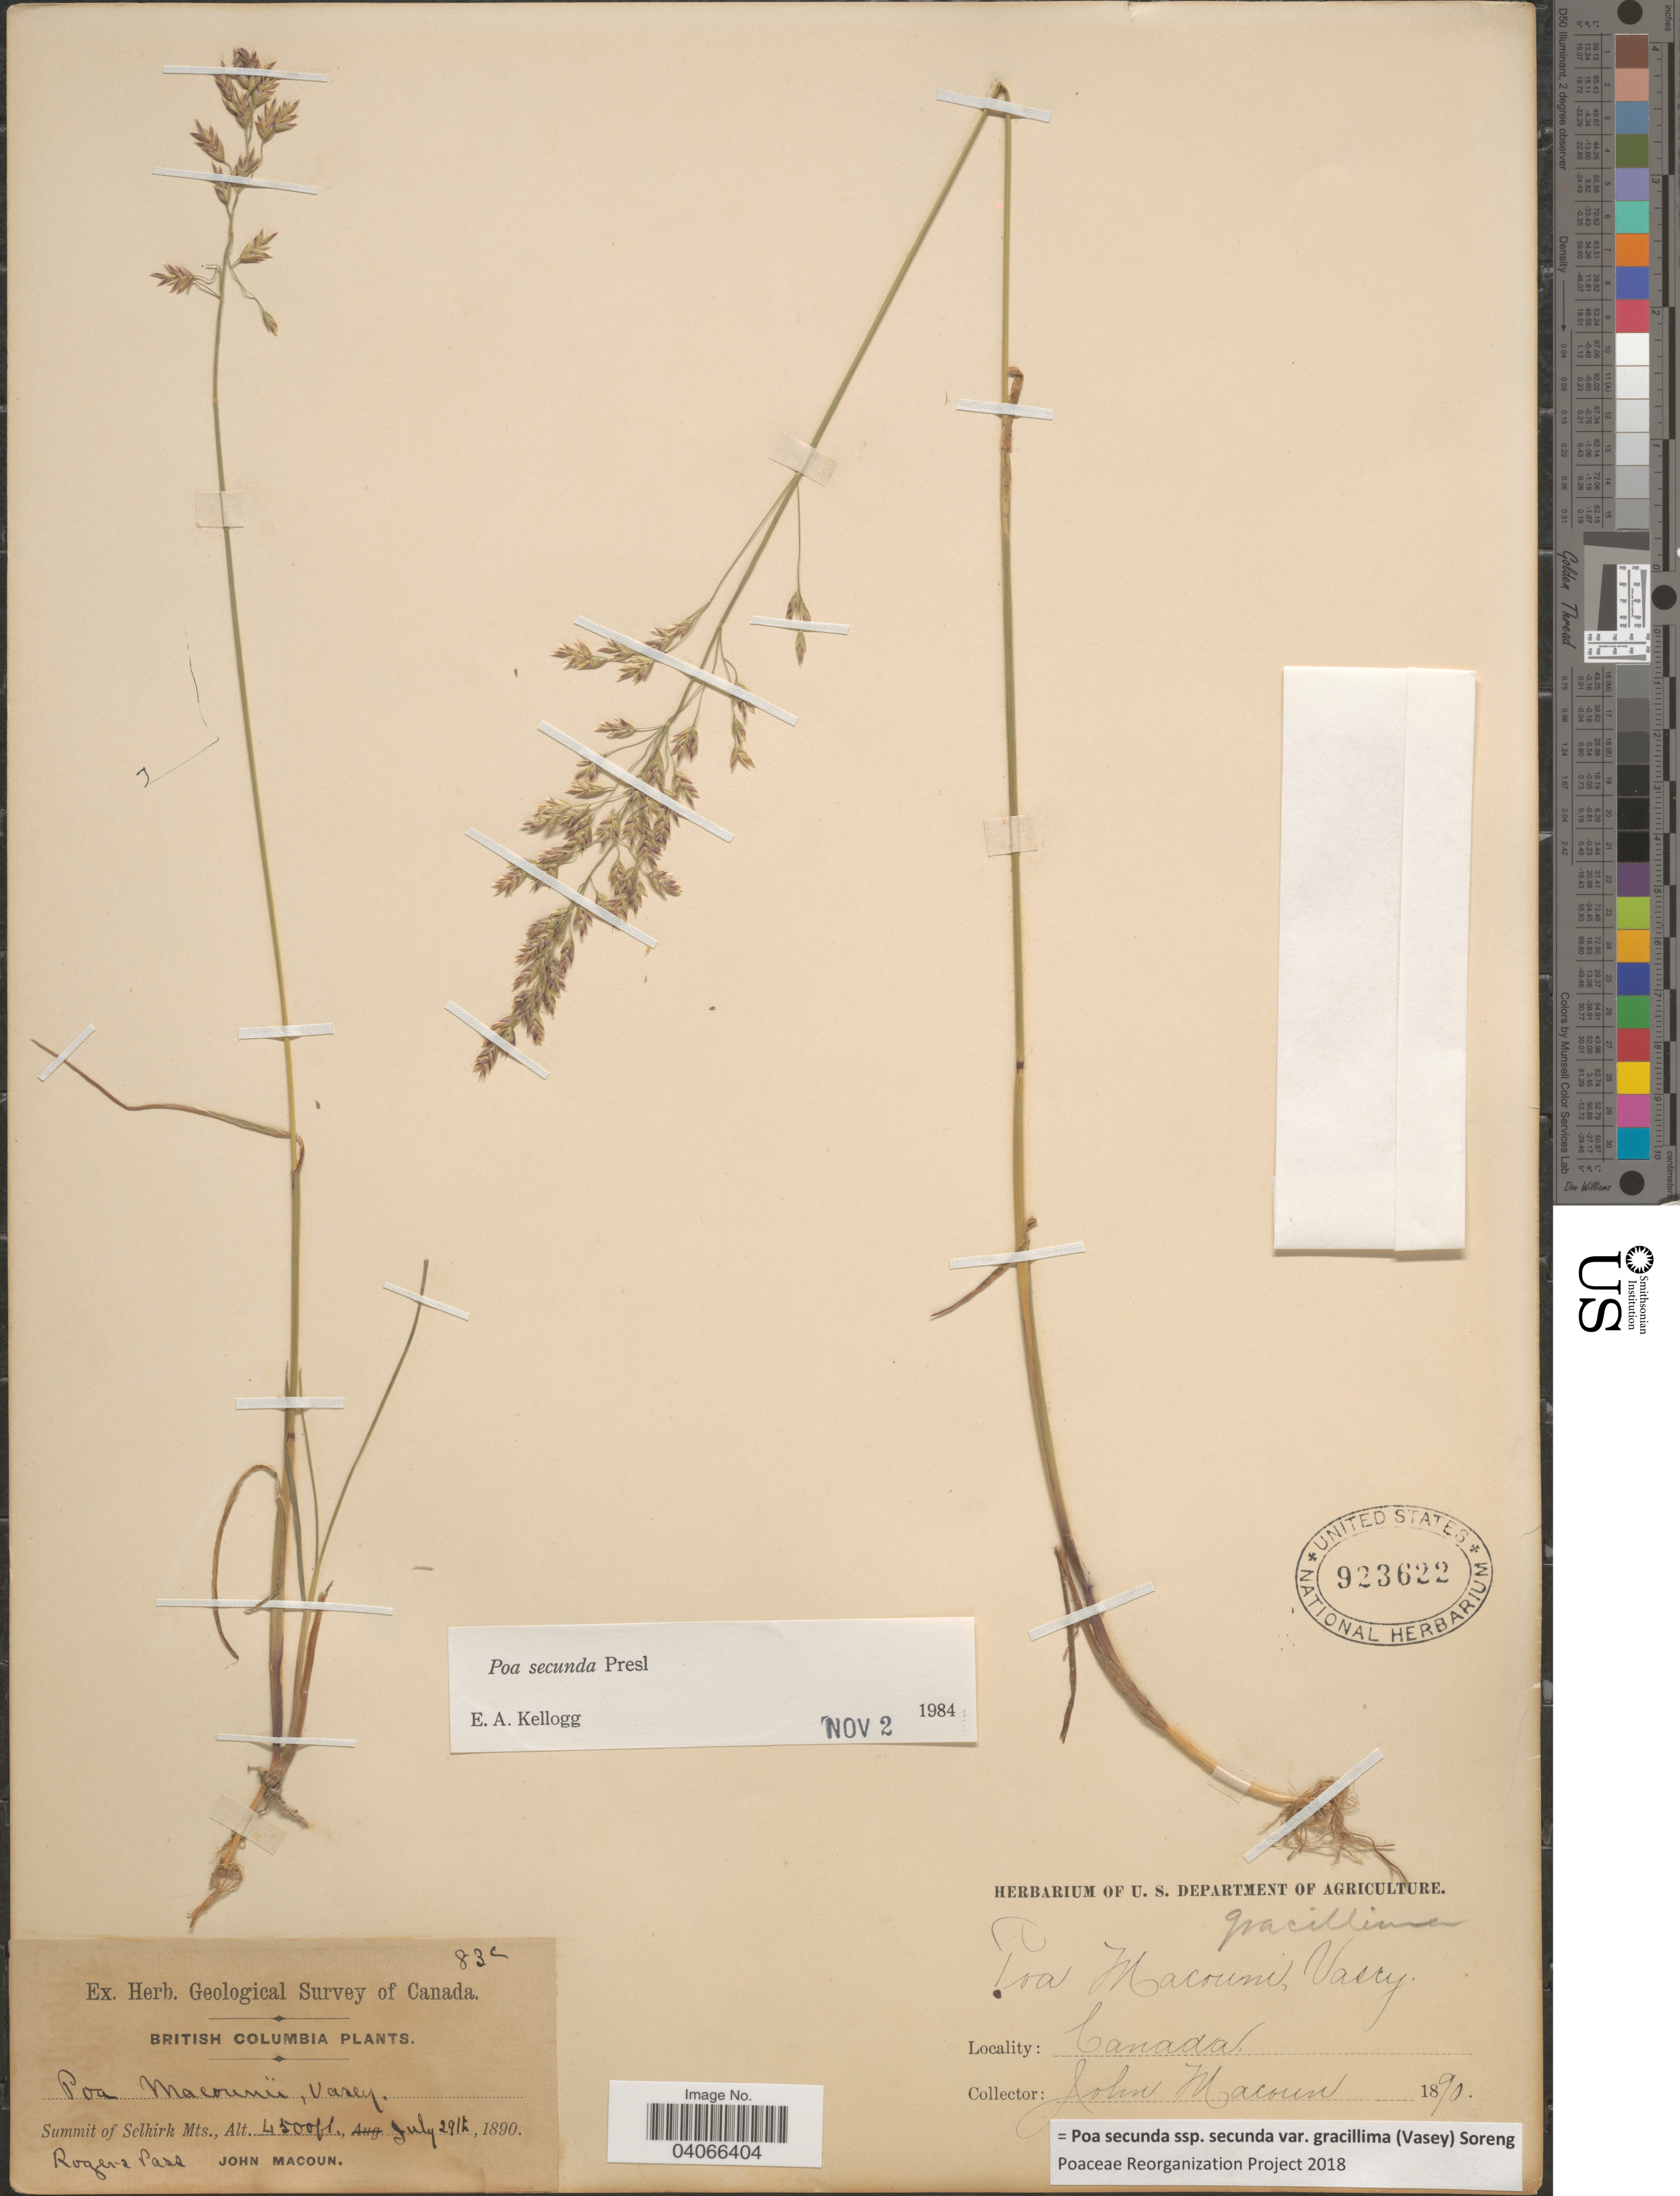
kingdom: Plantae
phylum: Tracheophyta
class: Liliopsida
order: Poales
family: Poaceae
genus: Poa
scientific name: Poa secunda subsp. secunda var. gracillima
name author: (Vasey) Soreng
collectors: J. Macoun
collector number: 83c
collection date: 1890-07-29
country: Canada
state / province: British Columbia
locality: Herb. Geological Survey of Canada. Summit of Selkirk Mts. Roger's Pass.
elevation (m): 1372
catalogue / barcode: US 923622